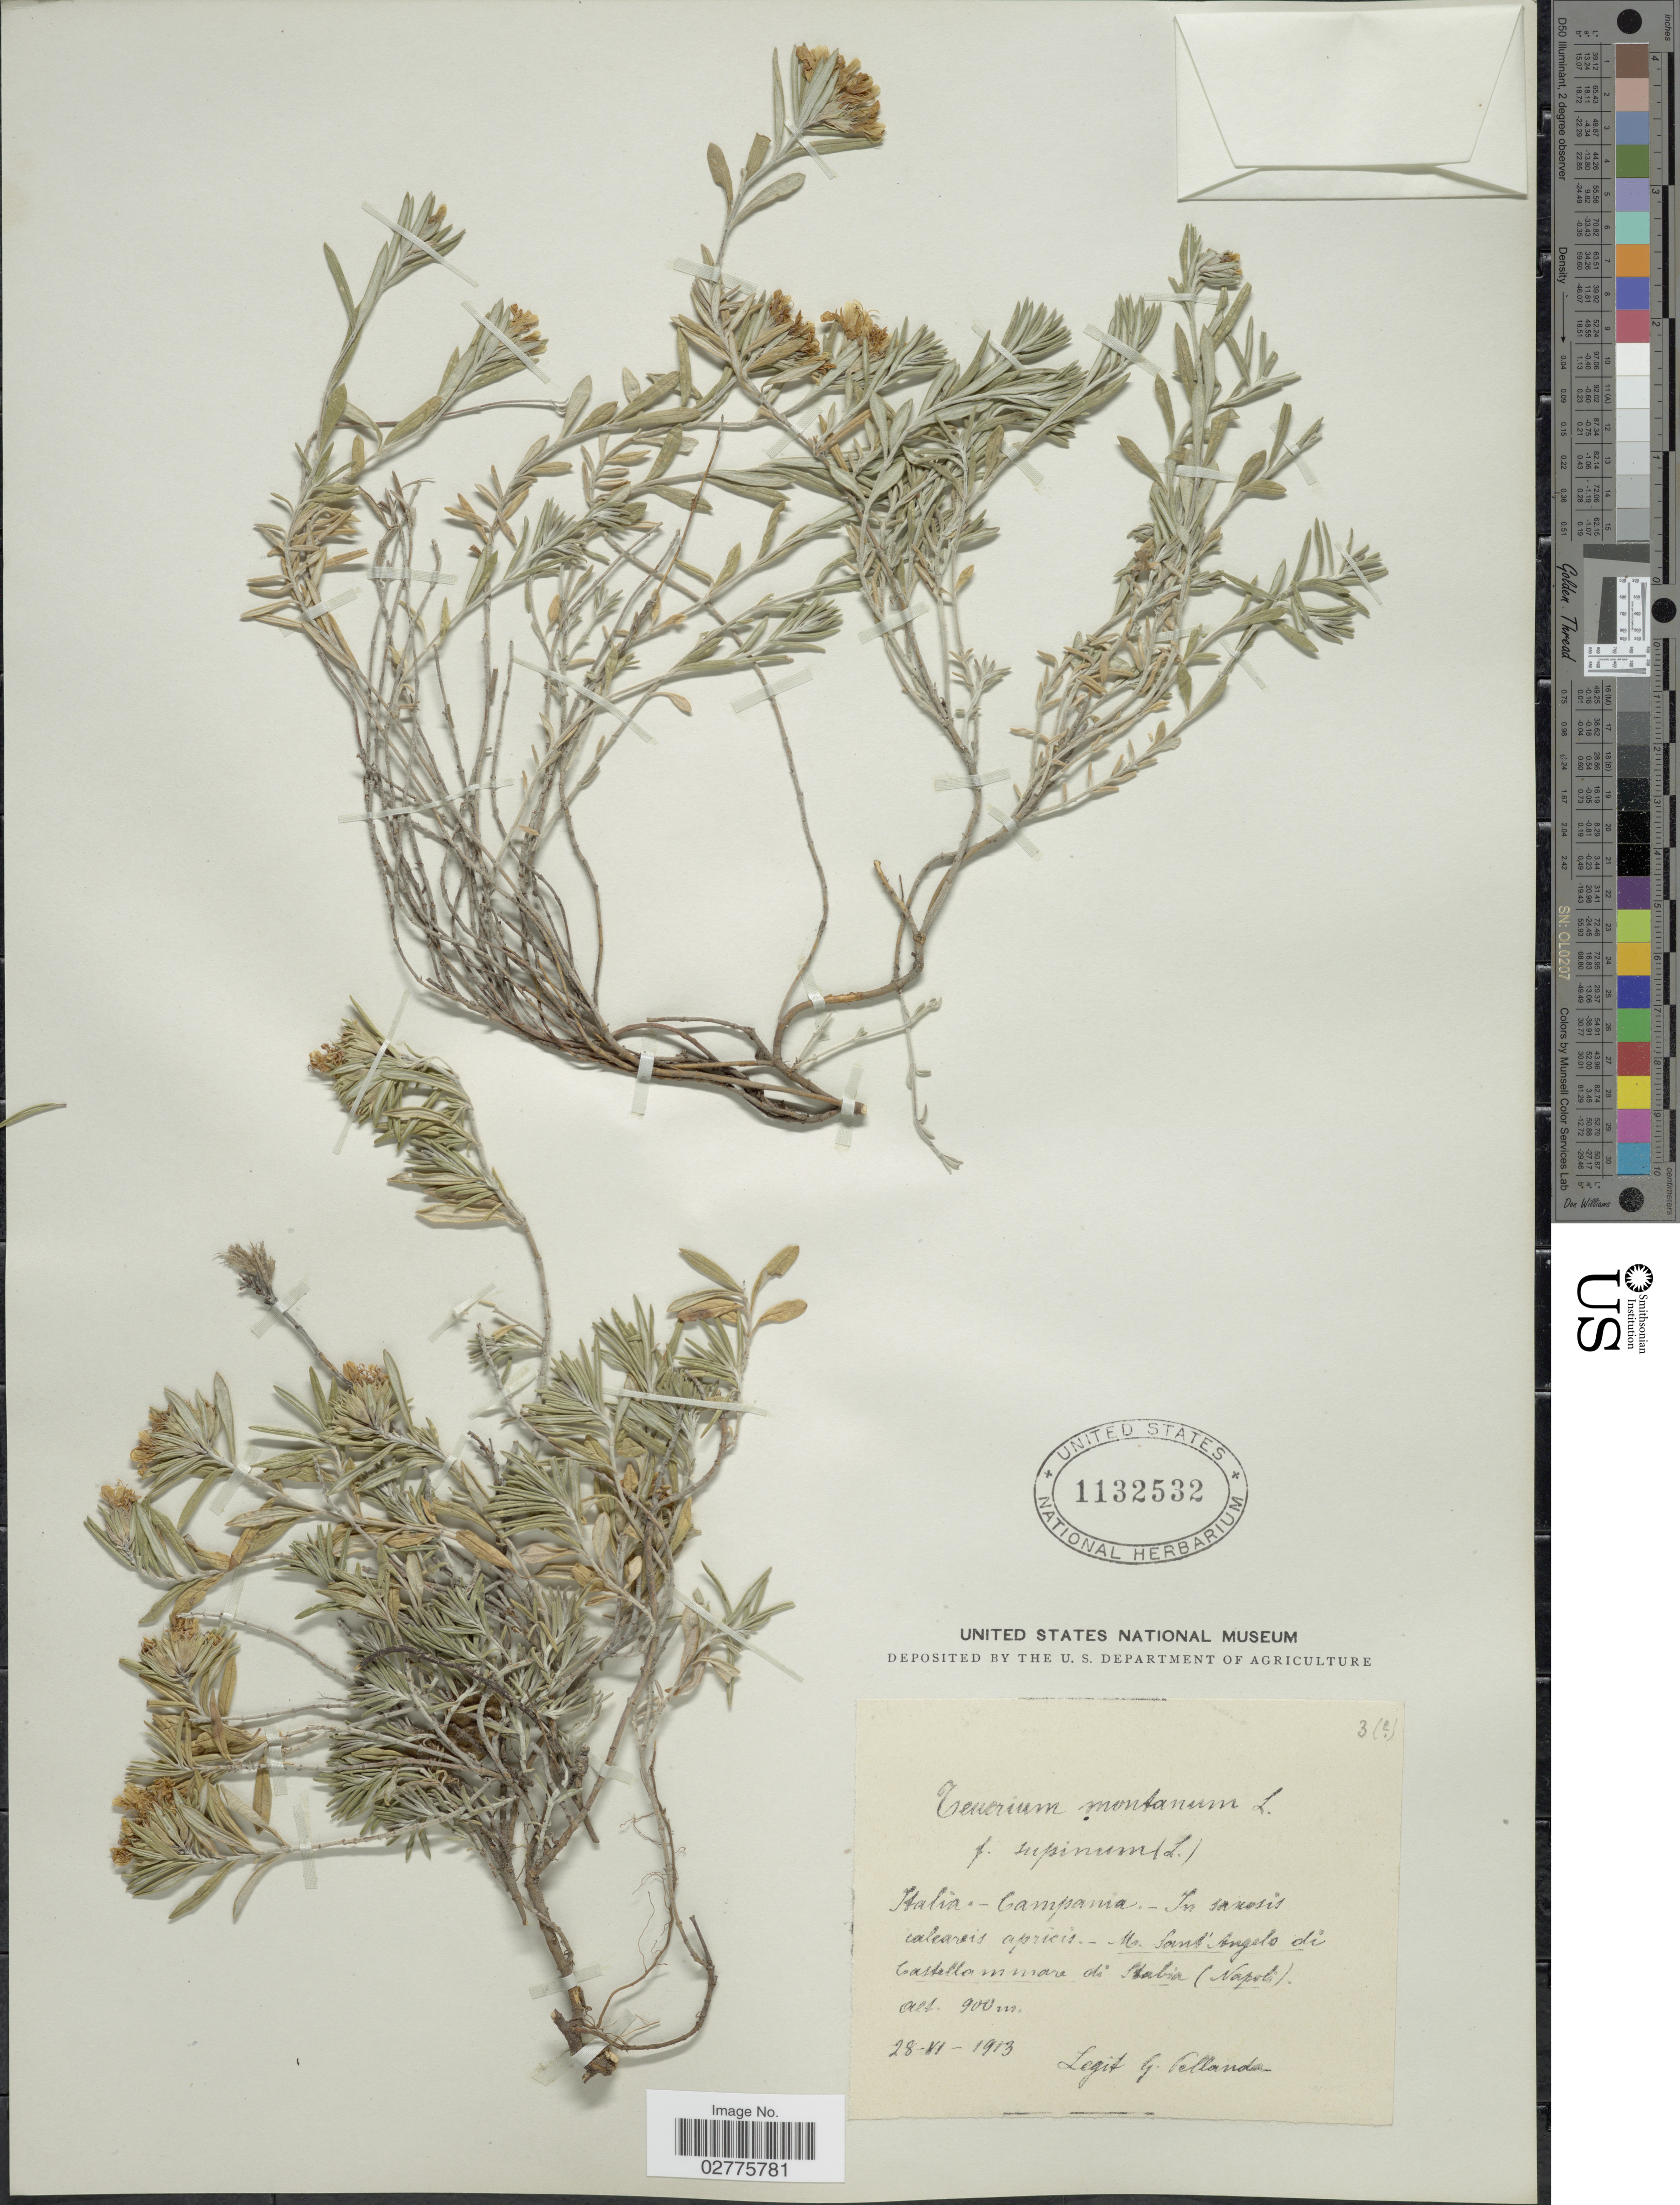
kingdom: Plantae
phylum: Tracheophyta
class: Magnoliopsida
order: Lamiales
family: Lamiaceae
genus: Teucrium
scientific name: Teucrium montanum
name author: L.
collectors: G. Pellanda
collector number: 3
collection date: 1913-06-28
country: Italy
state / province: Campania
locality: M. Sant Angelo di Castellam mare di Italia. (Napoli).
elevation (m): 900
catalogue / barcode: US 1132532